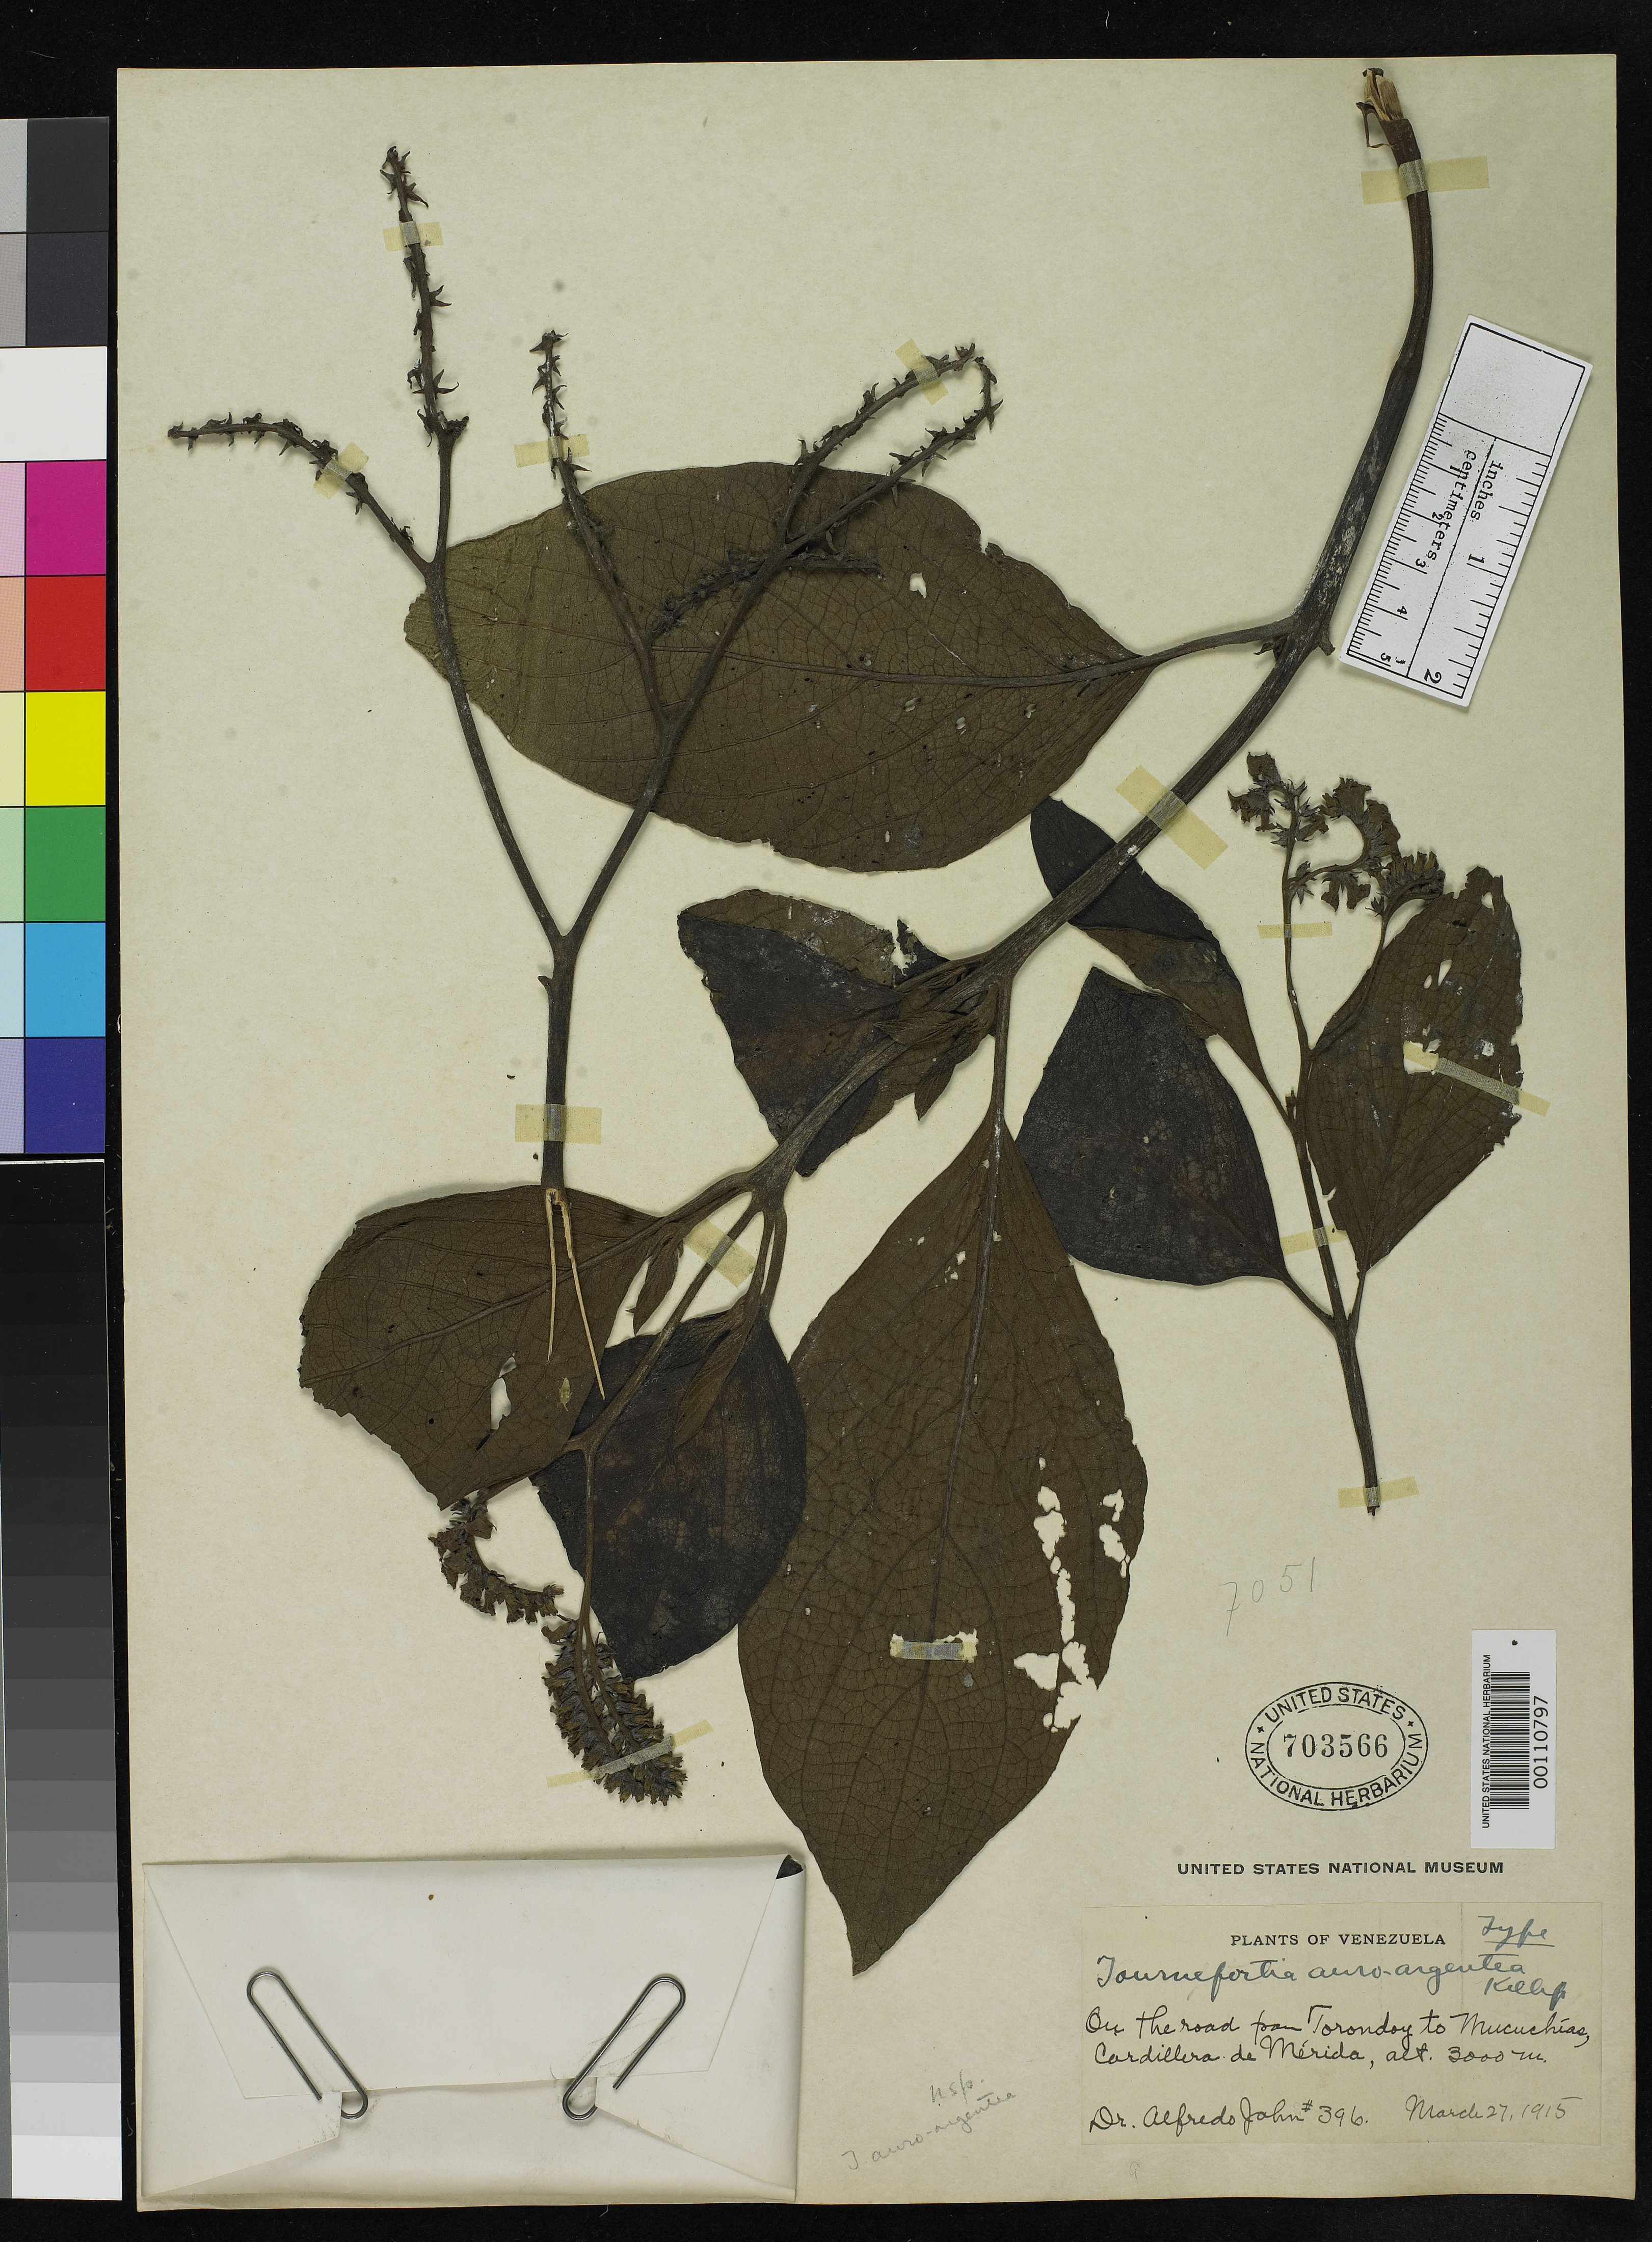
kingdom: Plantae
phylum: Tracheophyta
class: Magnoliopsida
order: Boraginales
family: Heliotropiaceae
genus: Tournefortia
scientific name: Tournefortia auro-argentea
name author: Killip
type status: Holotype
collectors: A. Jahn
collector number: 396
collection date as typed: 27 Mar 1915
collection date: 1915-03-27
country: Venezuela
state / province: Mérida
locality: Cordillera de Merida, road from Toronday to Mucuchias.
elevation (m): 3000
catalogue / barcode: US 703566